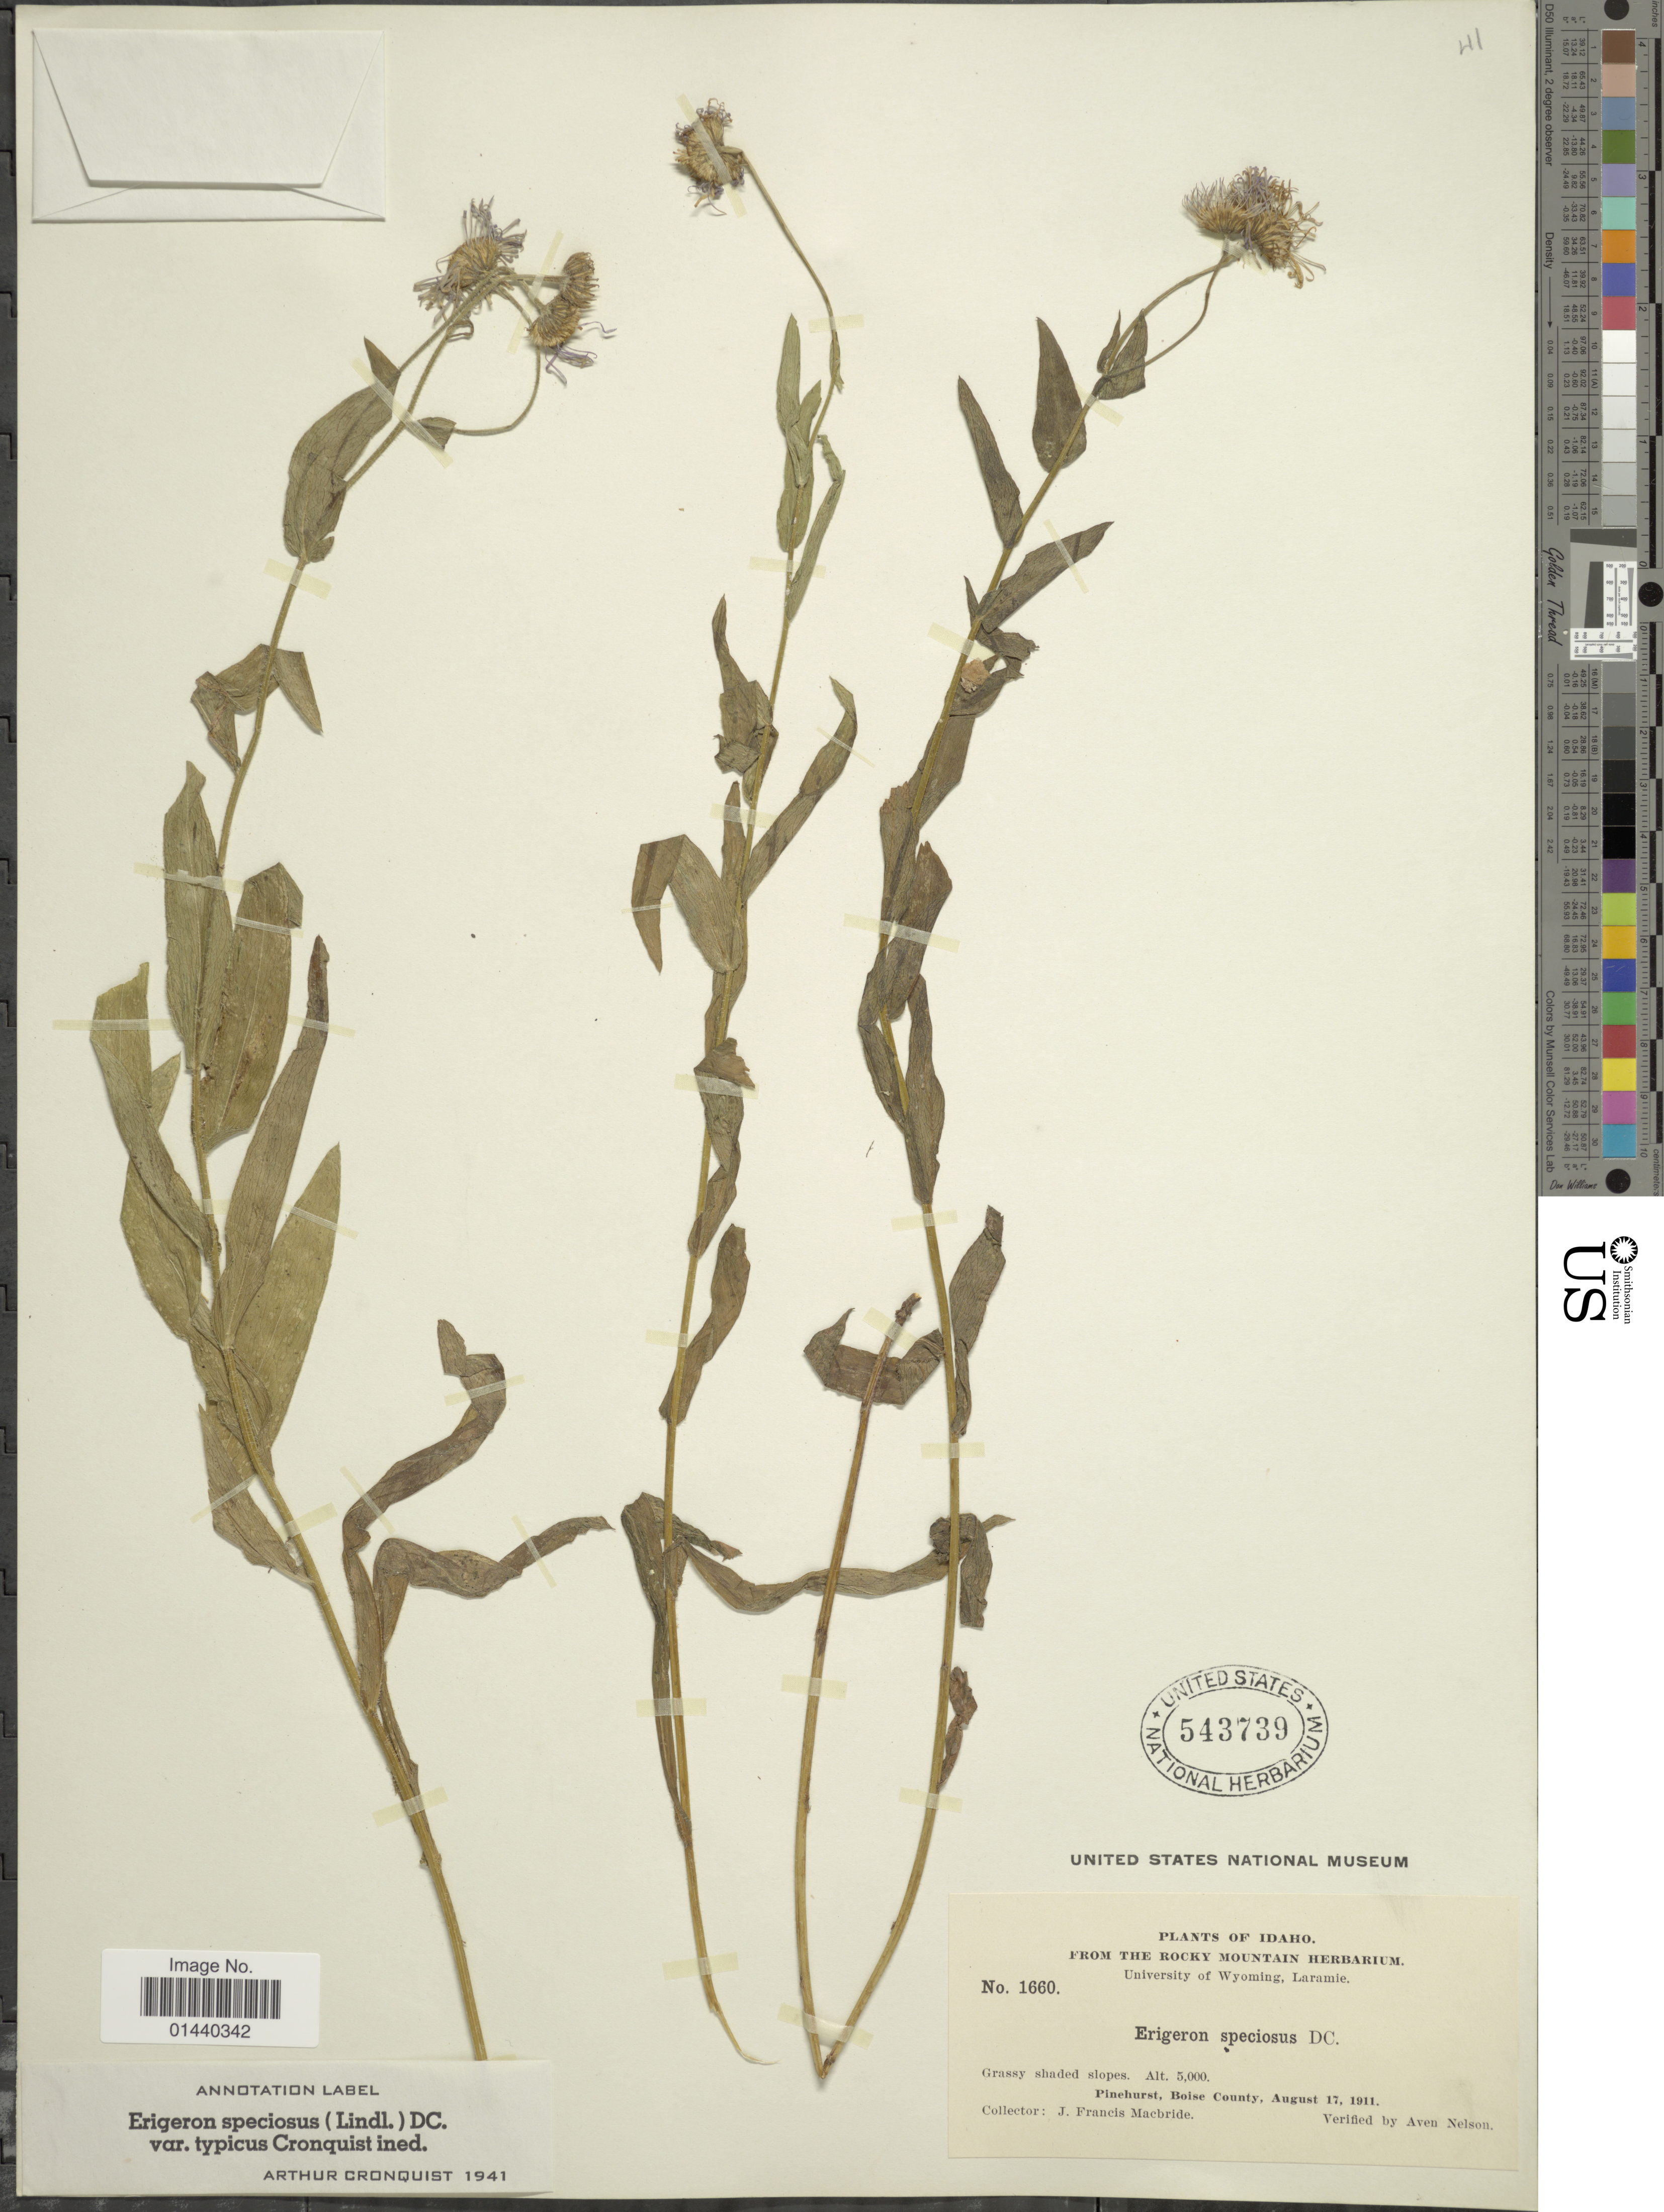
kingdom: Plantae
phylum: Tracheophyta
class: Magnoliopsida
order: Asterales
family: Asteraceae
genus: Erigeron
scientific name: Erigeron speciosus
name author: (Lindl.) DC.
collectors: J. F. Macbride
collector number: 1660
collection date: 1911-08-17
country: United States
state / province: Idaho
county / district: Boise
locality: Boise County. Pinehurst.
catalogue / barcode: US 543739